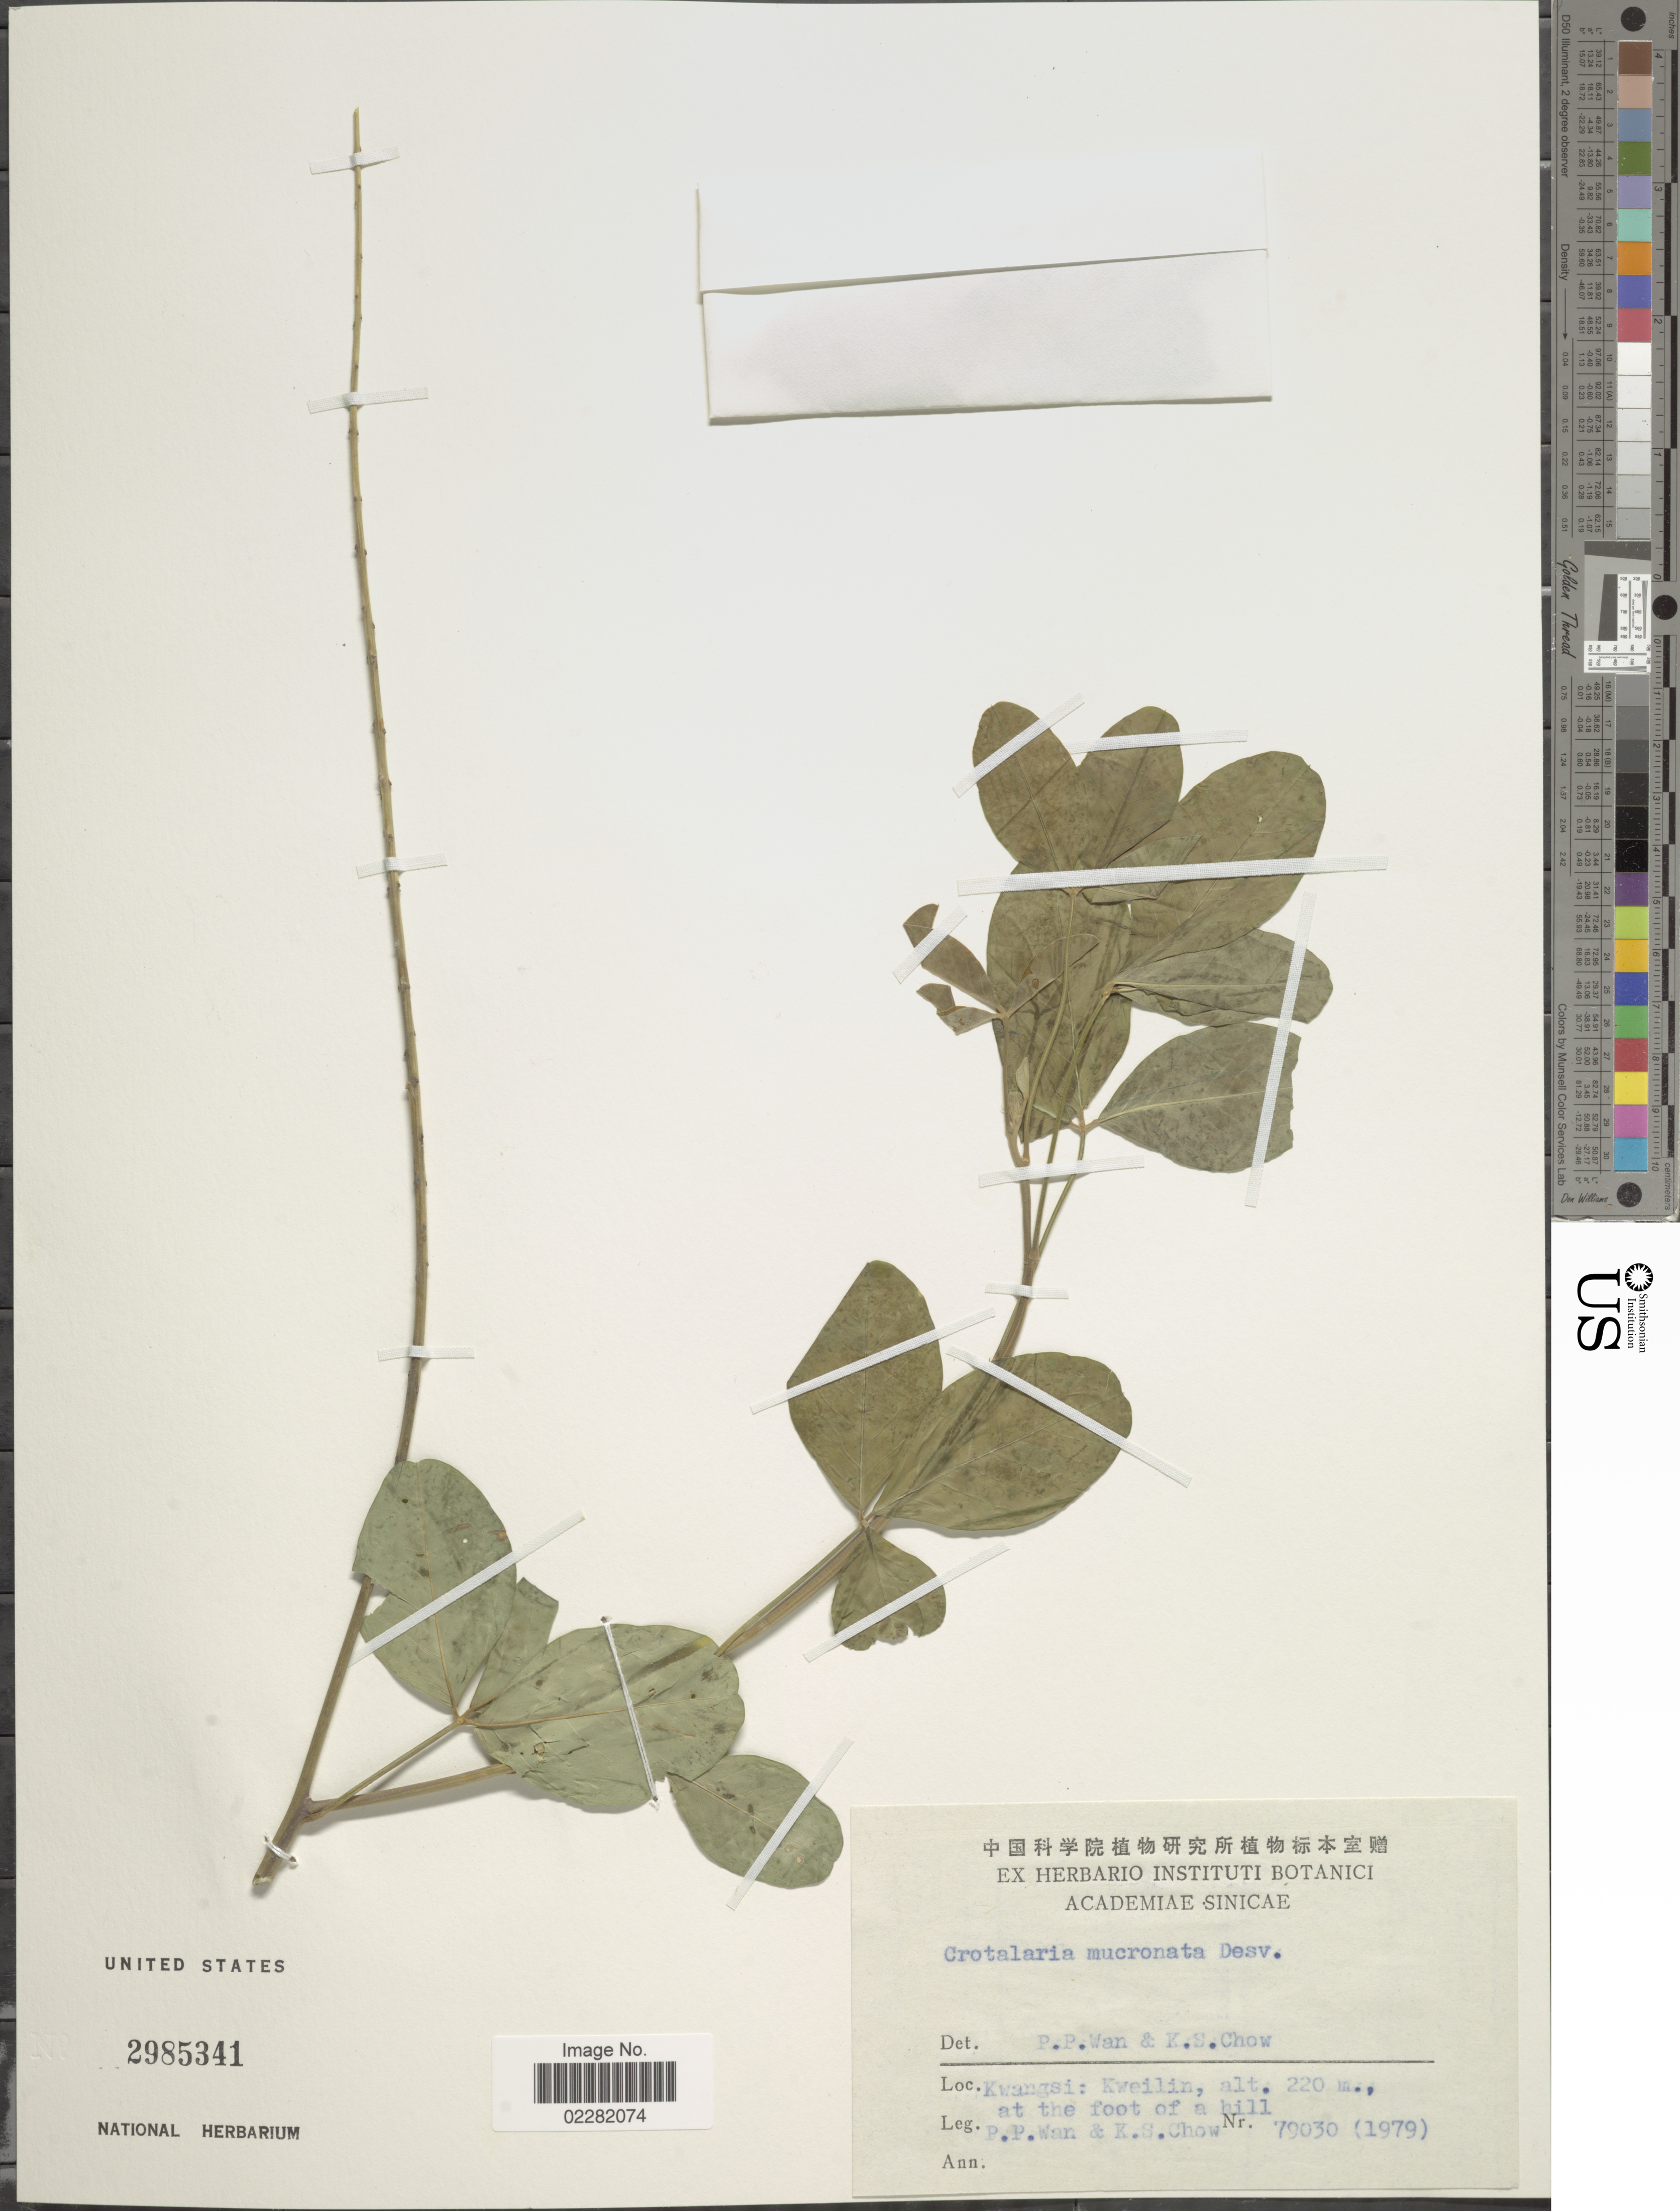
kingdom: Plantae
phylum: Tracheophyta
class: Magnoliopsida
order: Fabales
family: Fabaceae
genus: Crotalaria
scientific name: Crotalaria pallida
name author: Aiton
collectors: P. Wan & K. S. Chow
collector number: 79030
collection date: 1979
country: China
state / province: Guangxi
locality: Kwangsi, Kweilin, at the foot of a hill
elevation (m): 220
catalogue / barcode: US 2985341